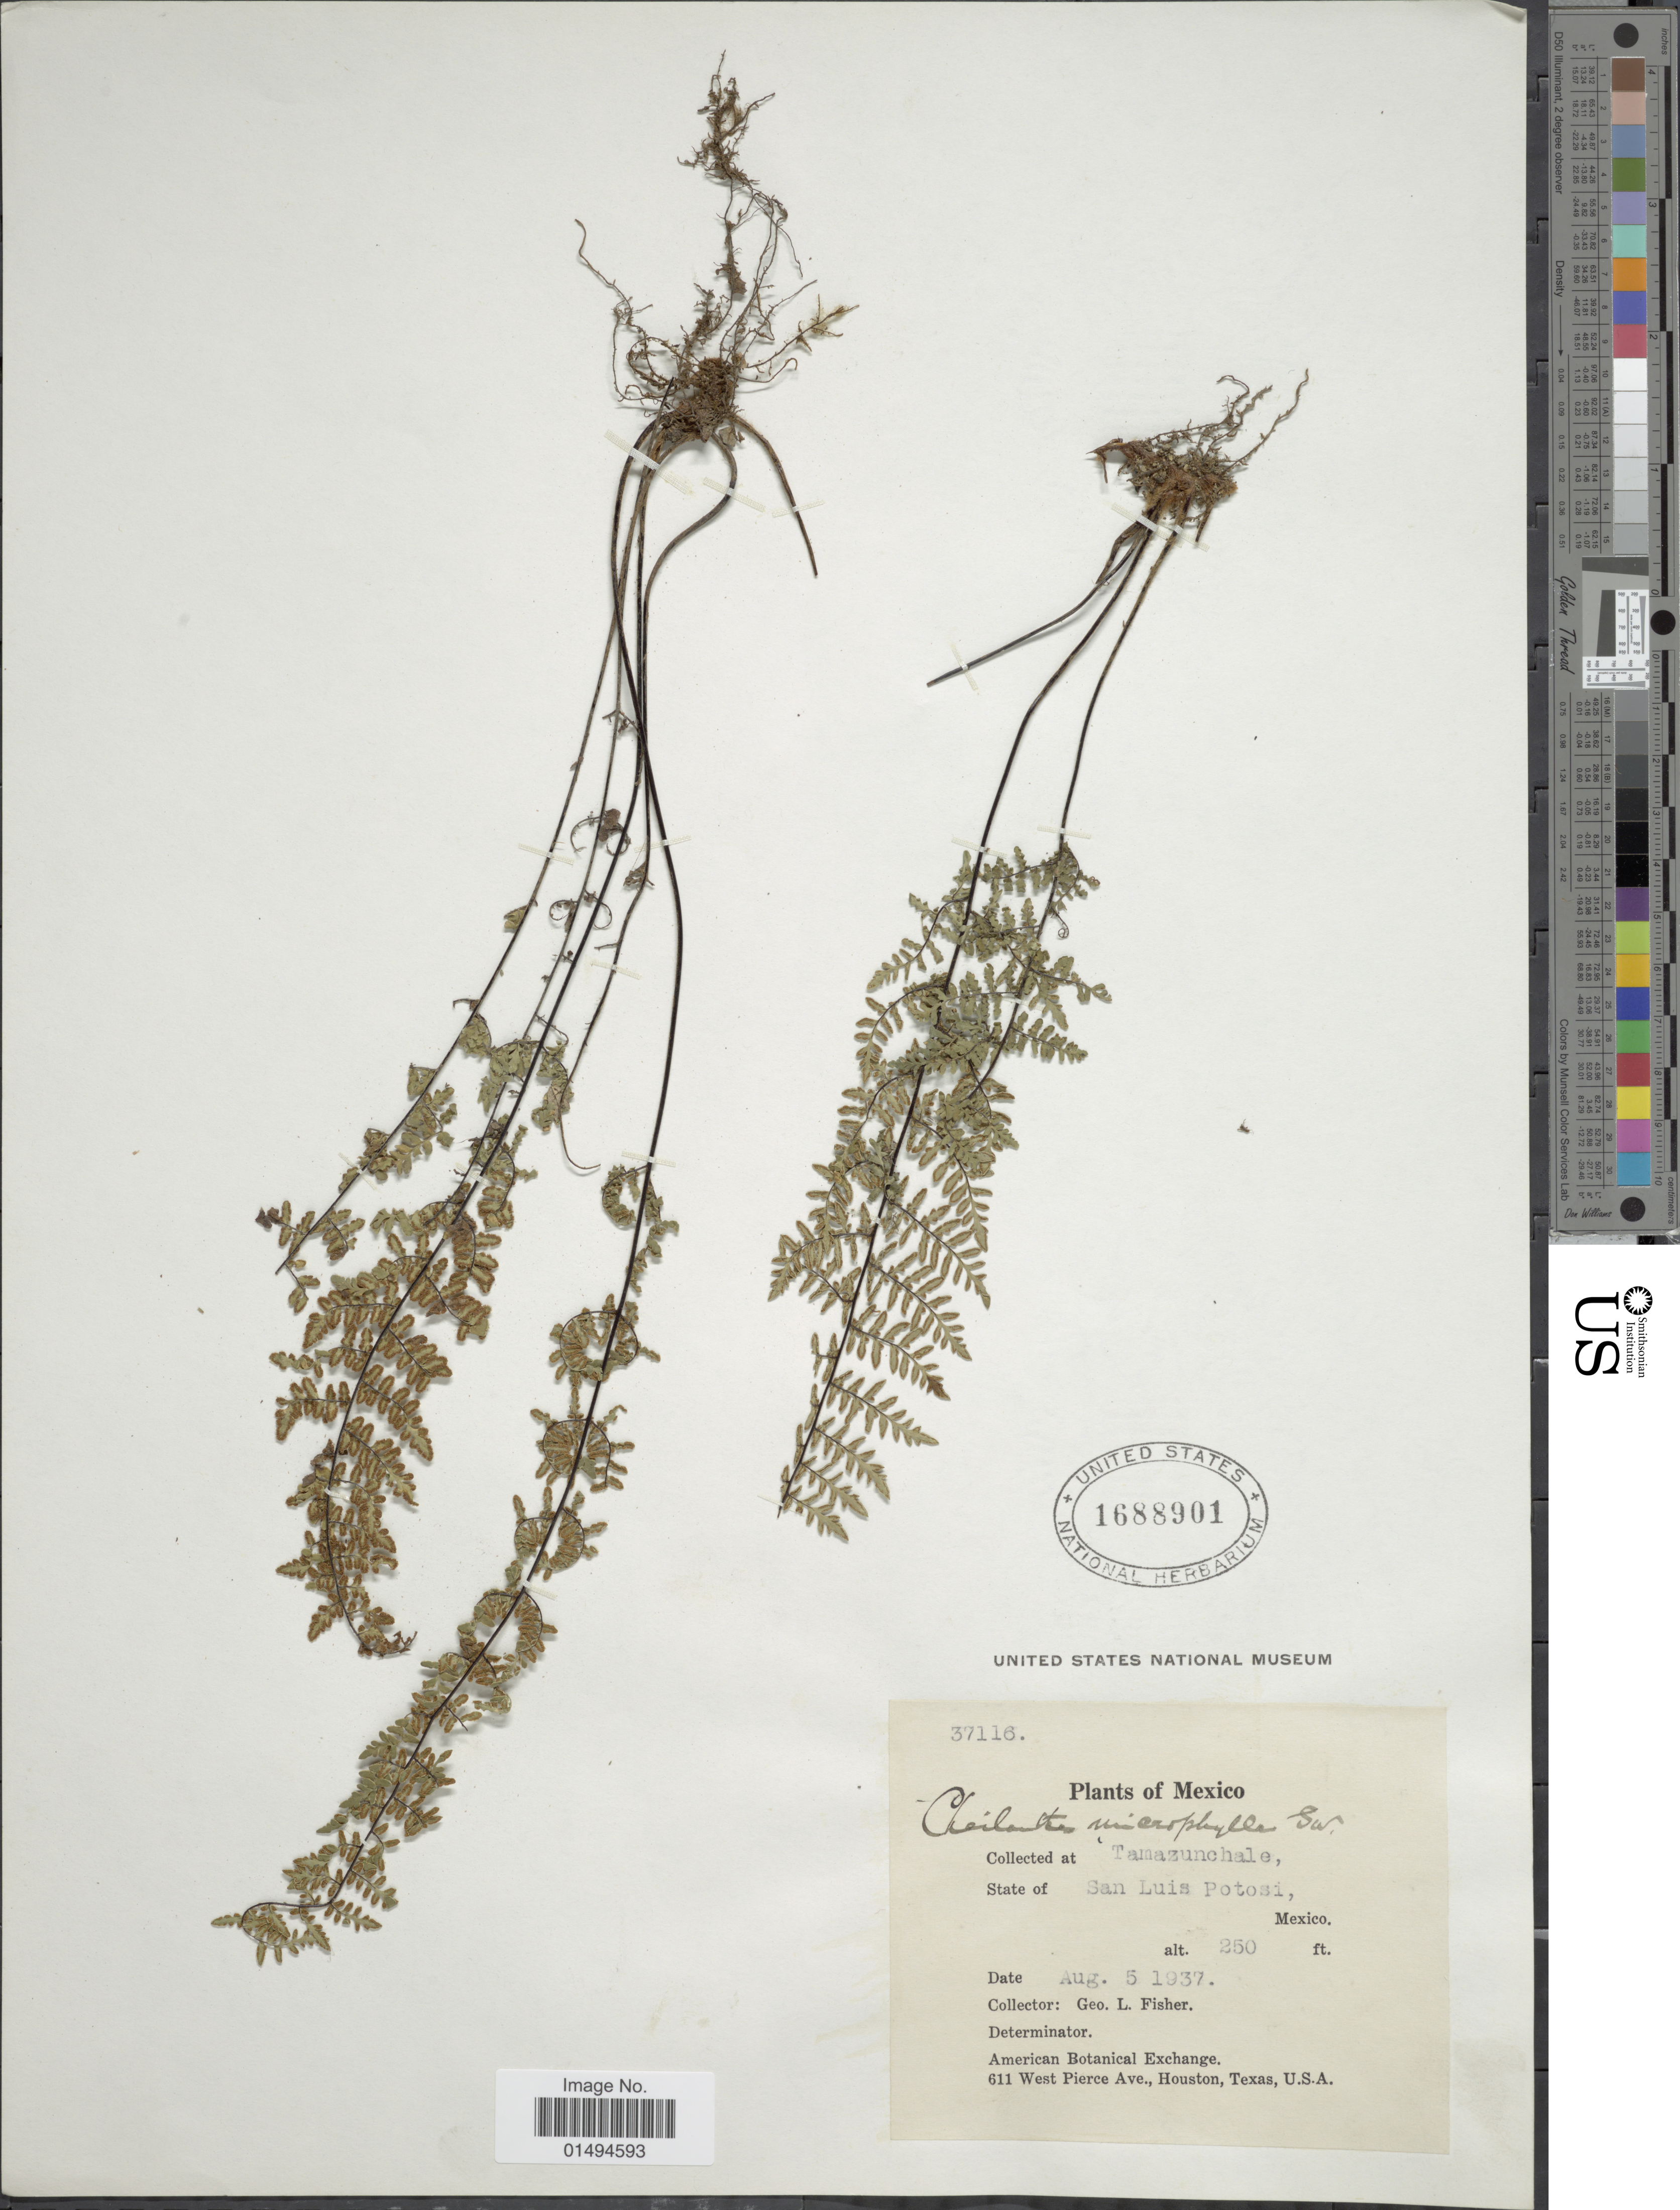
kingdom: Plantae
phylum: Tracheophyta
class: Polypodiopsida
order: Polypodiales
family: Pteridaceae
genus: Myriopteris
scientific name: Myriopteris microphylla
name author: (Sw.) Grusz & Windham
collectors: G. H. Fisher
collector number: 37116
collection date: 1937-08-05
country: Mexico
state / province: San Luis Potosí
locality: Tamazunchale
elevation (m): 76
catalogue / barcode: US 1688901